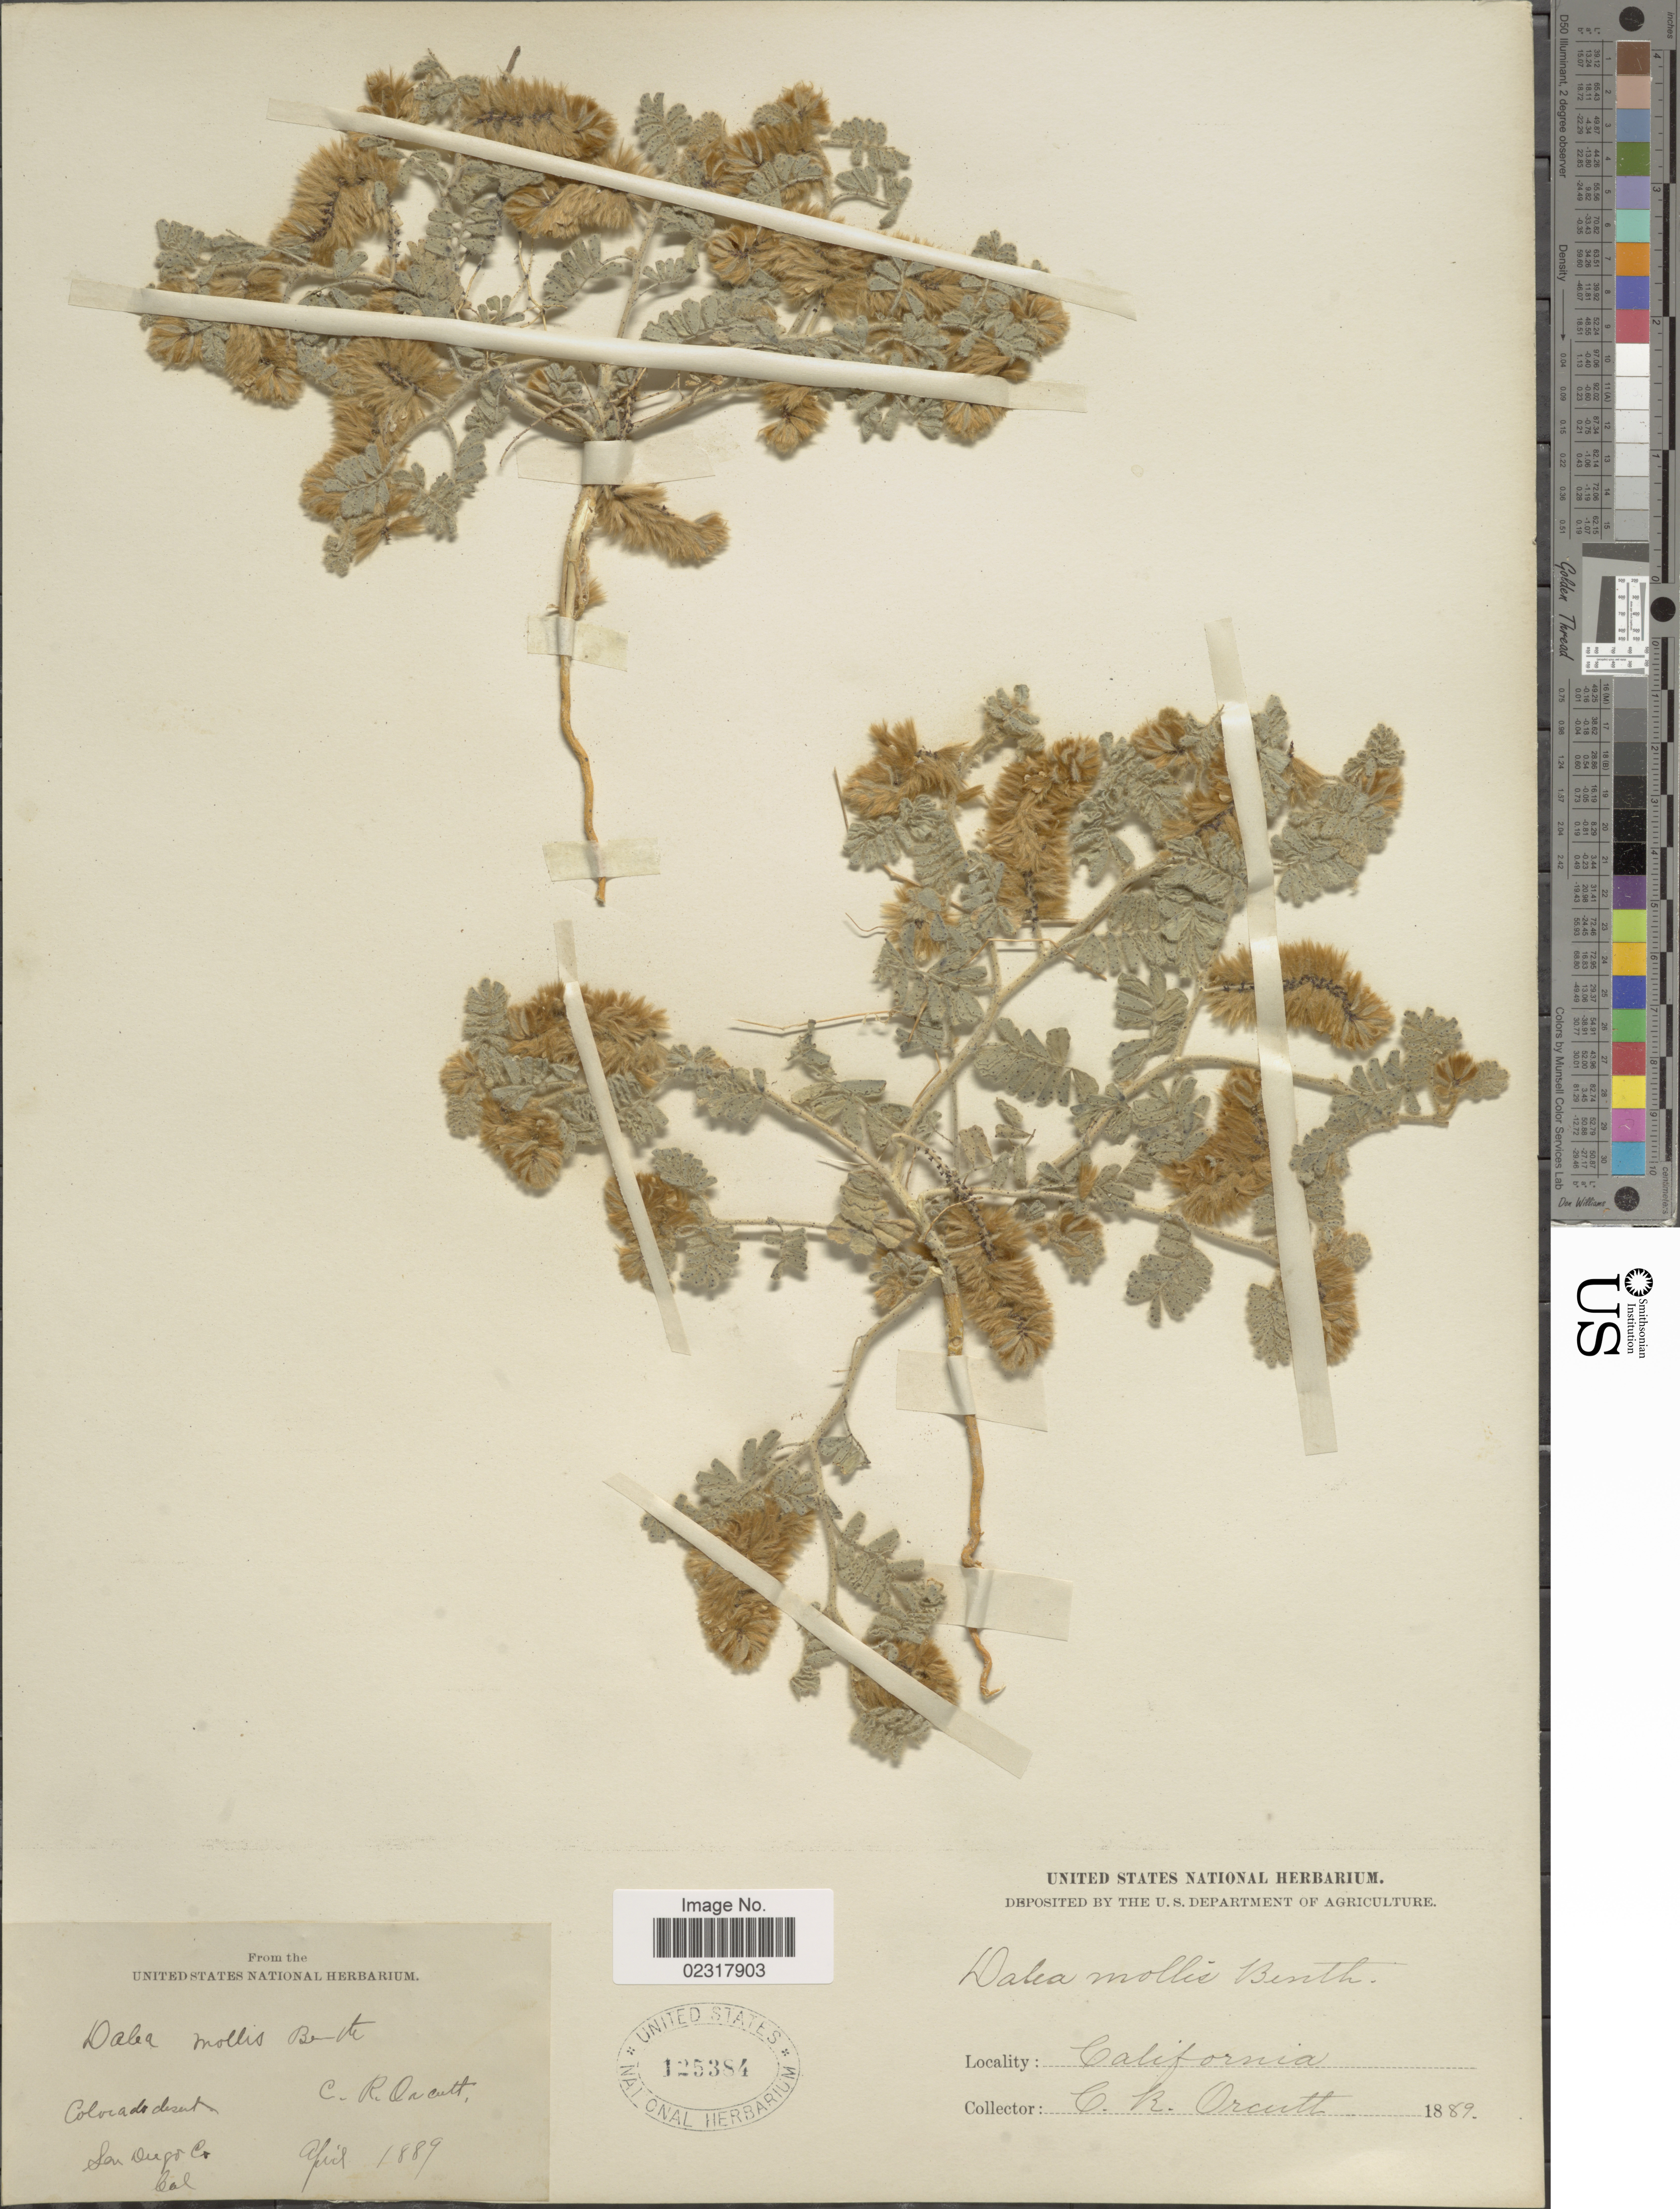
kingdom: Plantae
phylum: Tracheophyta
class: Magnoliopsida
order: Fabales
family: Fabaceae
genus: Dalea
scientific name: Dalea mollis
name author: Benth.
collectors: C. R. Orcutt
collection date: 1889-04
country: United States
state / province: California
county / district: San Diego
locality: Colorado desert. San Diego Co.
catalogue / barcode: US 125384